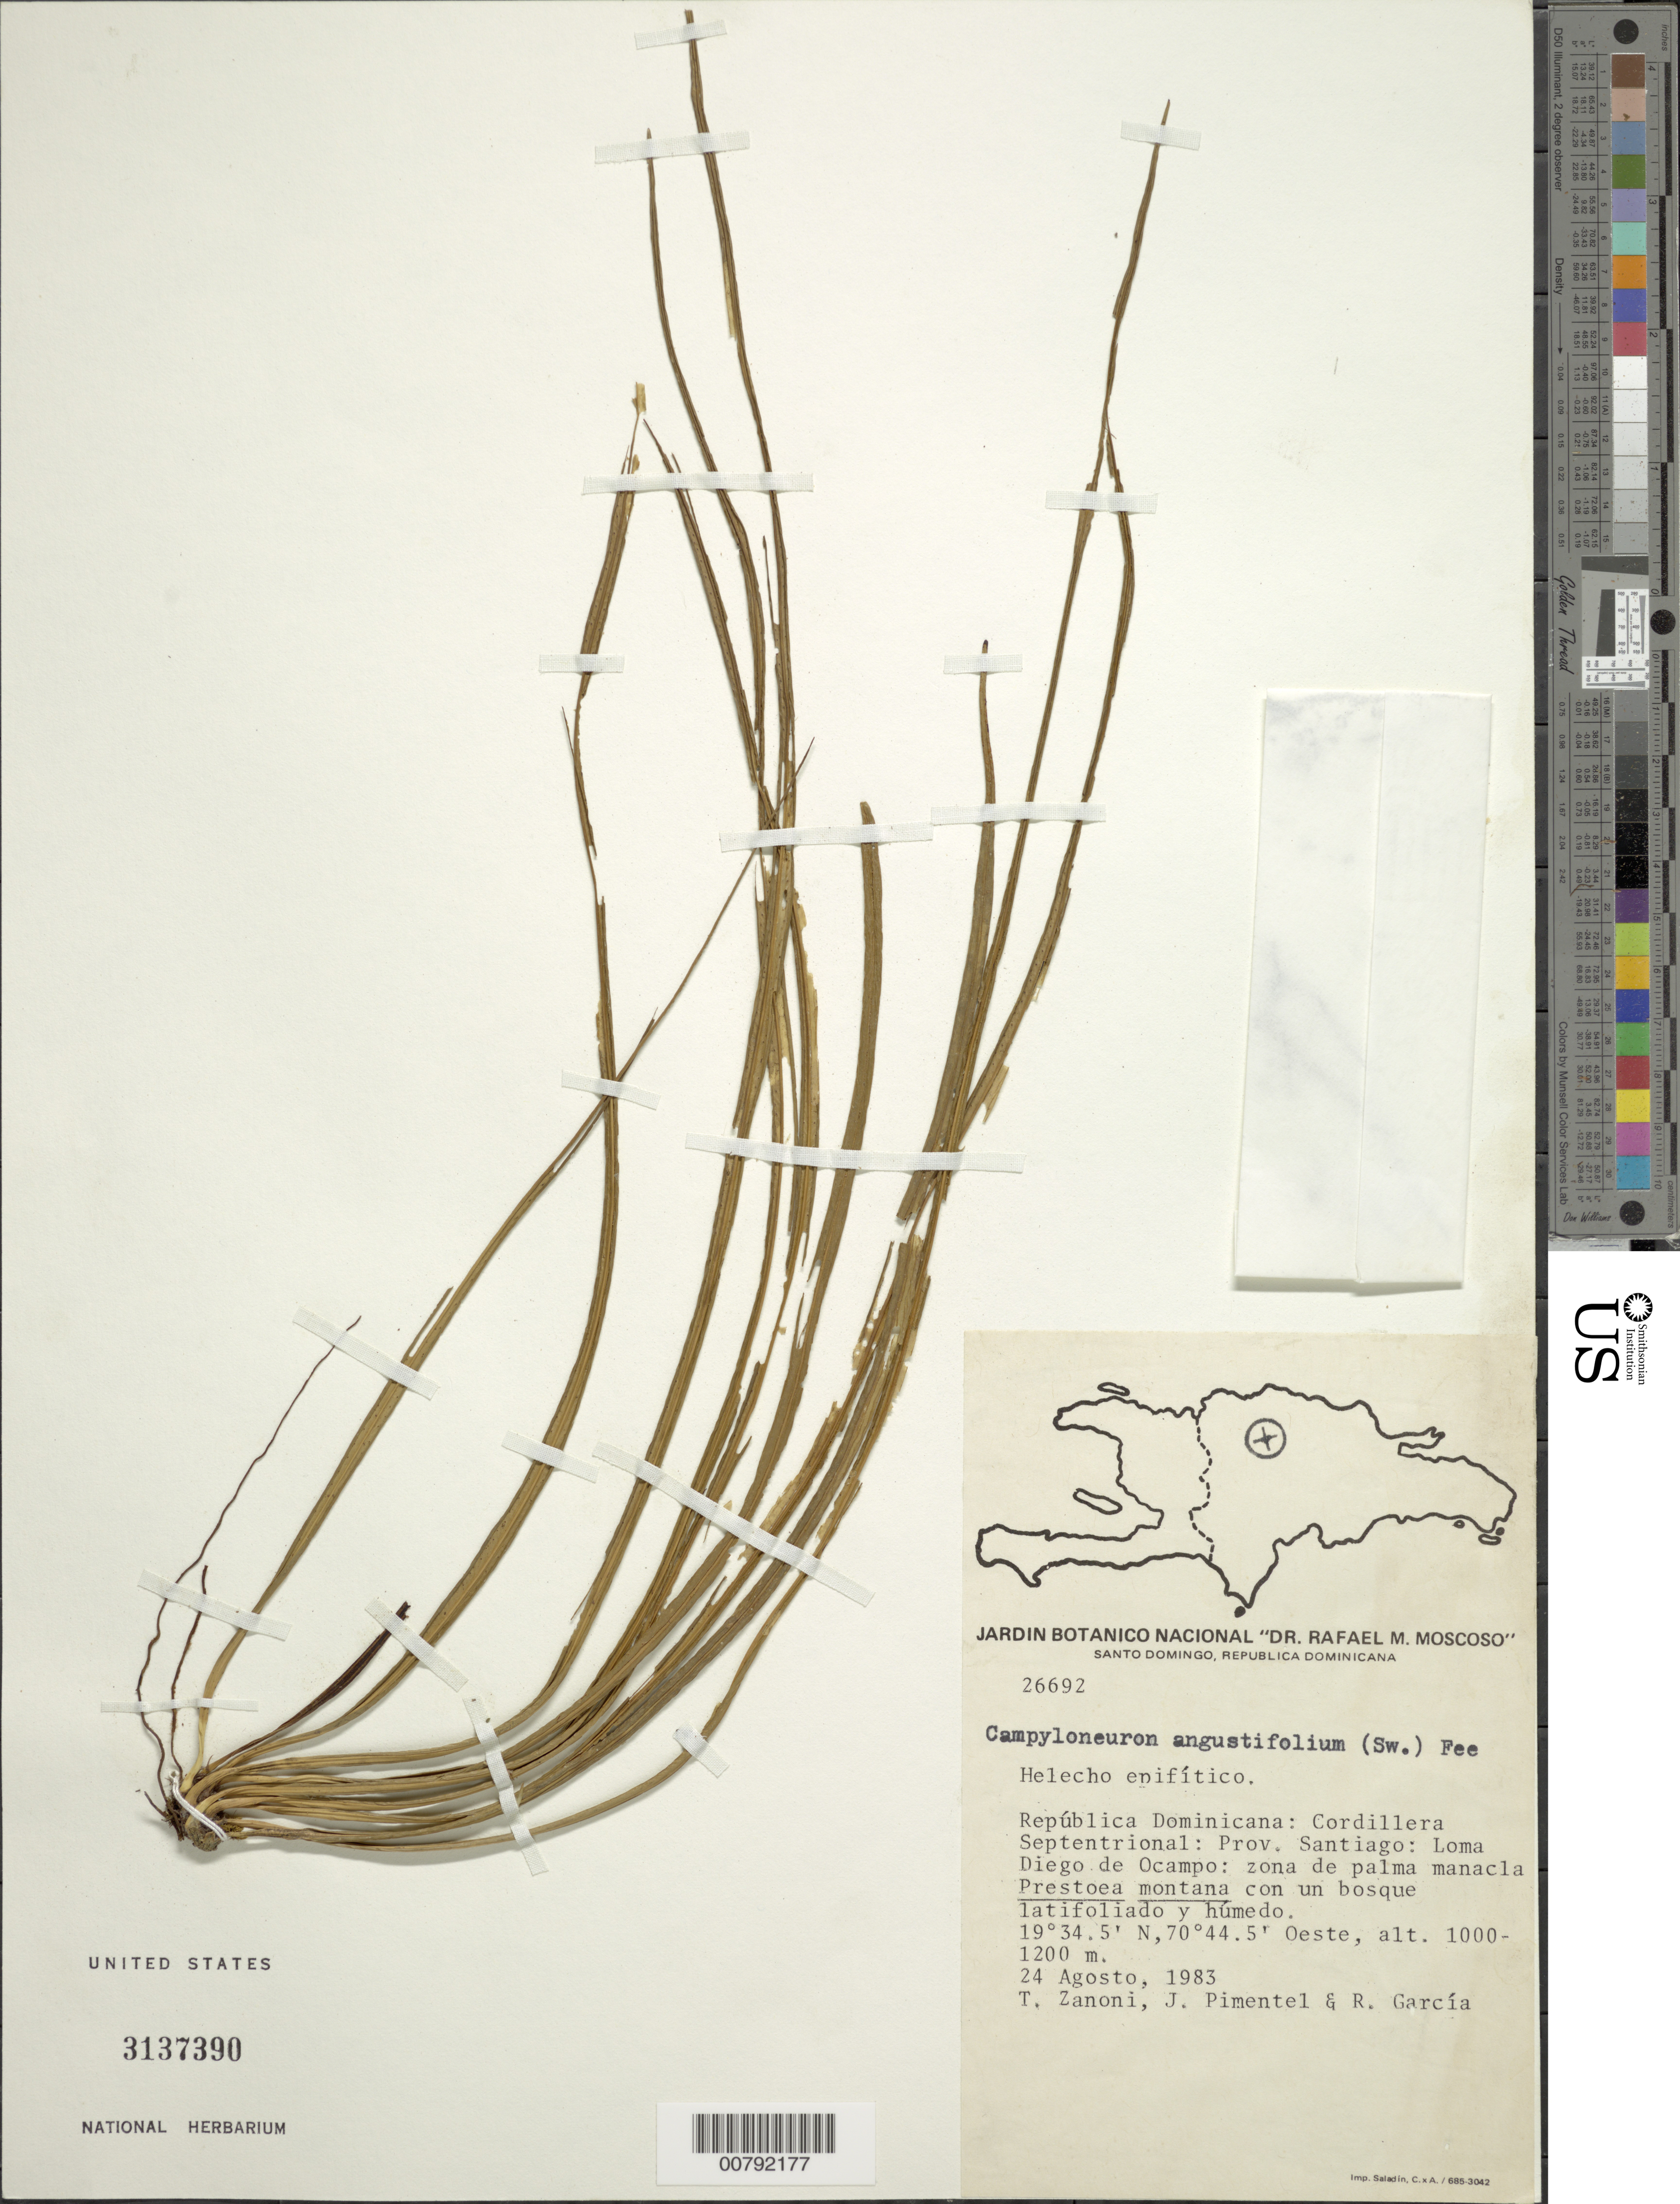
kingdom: Plantae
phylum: Tracheophyta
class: Polypodiopsida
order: Polypodiales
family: Polypodiaceae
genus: Campyloneurum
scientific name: Campyloneurum angustifolium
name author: (Sw.) Fée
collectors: T. A. Zanoni, P. Pimentel & R. G. García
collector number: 26692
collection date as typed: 24 Aug 1983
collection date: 1983-08-24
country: Dominican Republic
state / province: Santiago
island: Hispaniola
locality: Cordillera Septentrional, Loma Diego de Ocampo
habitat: Zona de palma manacla Prestoea montana con un bosque latifoliado y humedo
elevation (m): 1000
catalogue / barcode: US 3137390